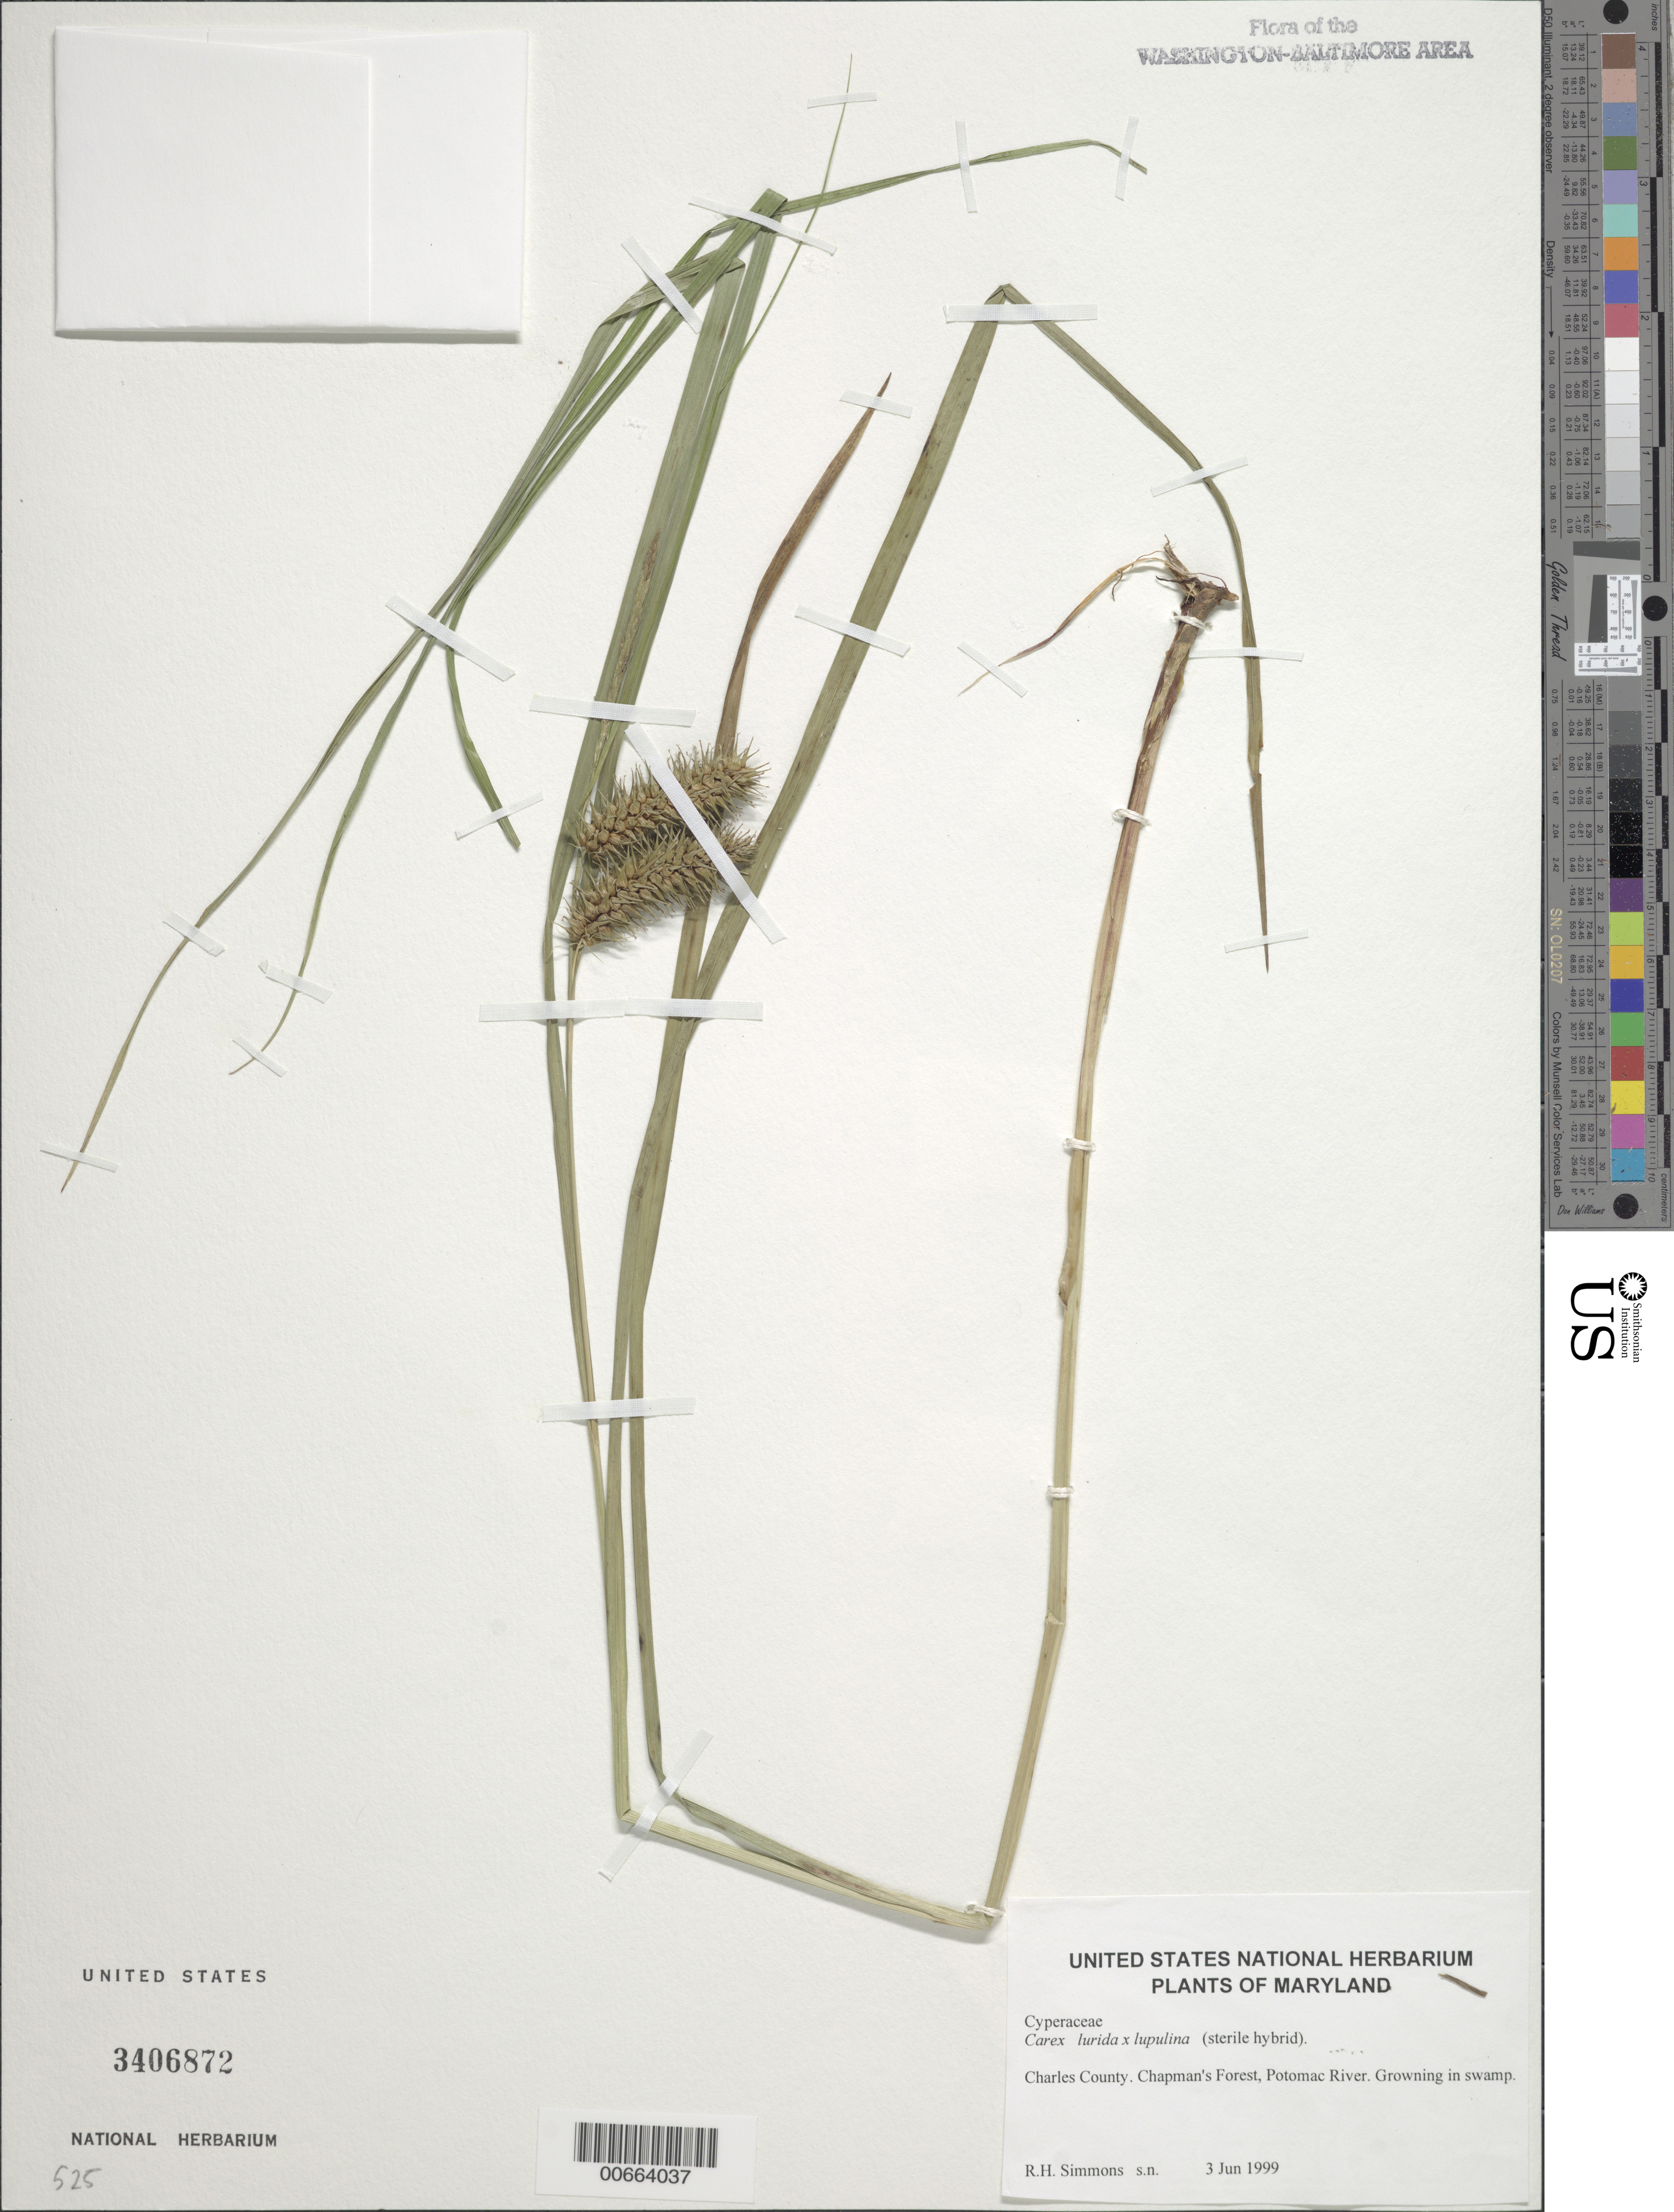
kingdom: Plantae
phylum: Tracheophyta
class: Liliopsida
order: Poales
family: Cyperaceae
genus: Carex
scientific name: Carex lupulina x C. lurida Wahlenb.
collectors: R. H. Simmons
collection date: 1999-06-03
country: United States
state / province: Maryland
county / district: Charles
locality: Charles County, Chapman's Forest, Potomac River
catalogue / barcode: US 3406872